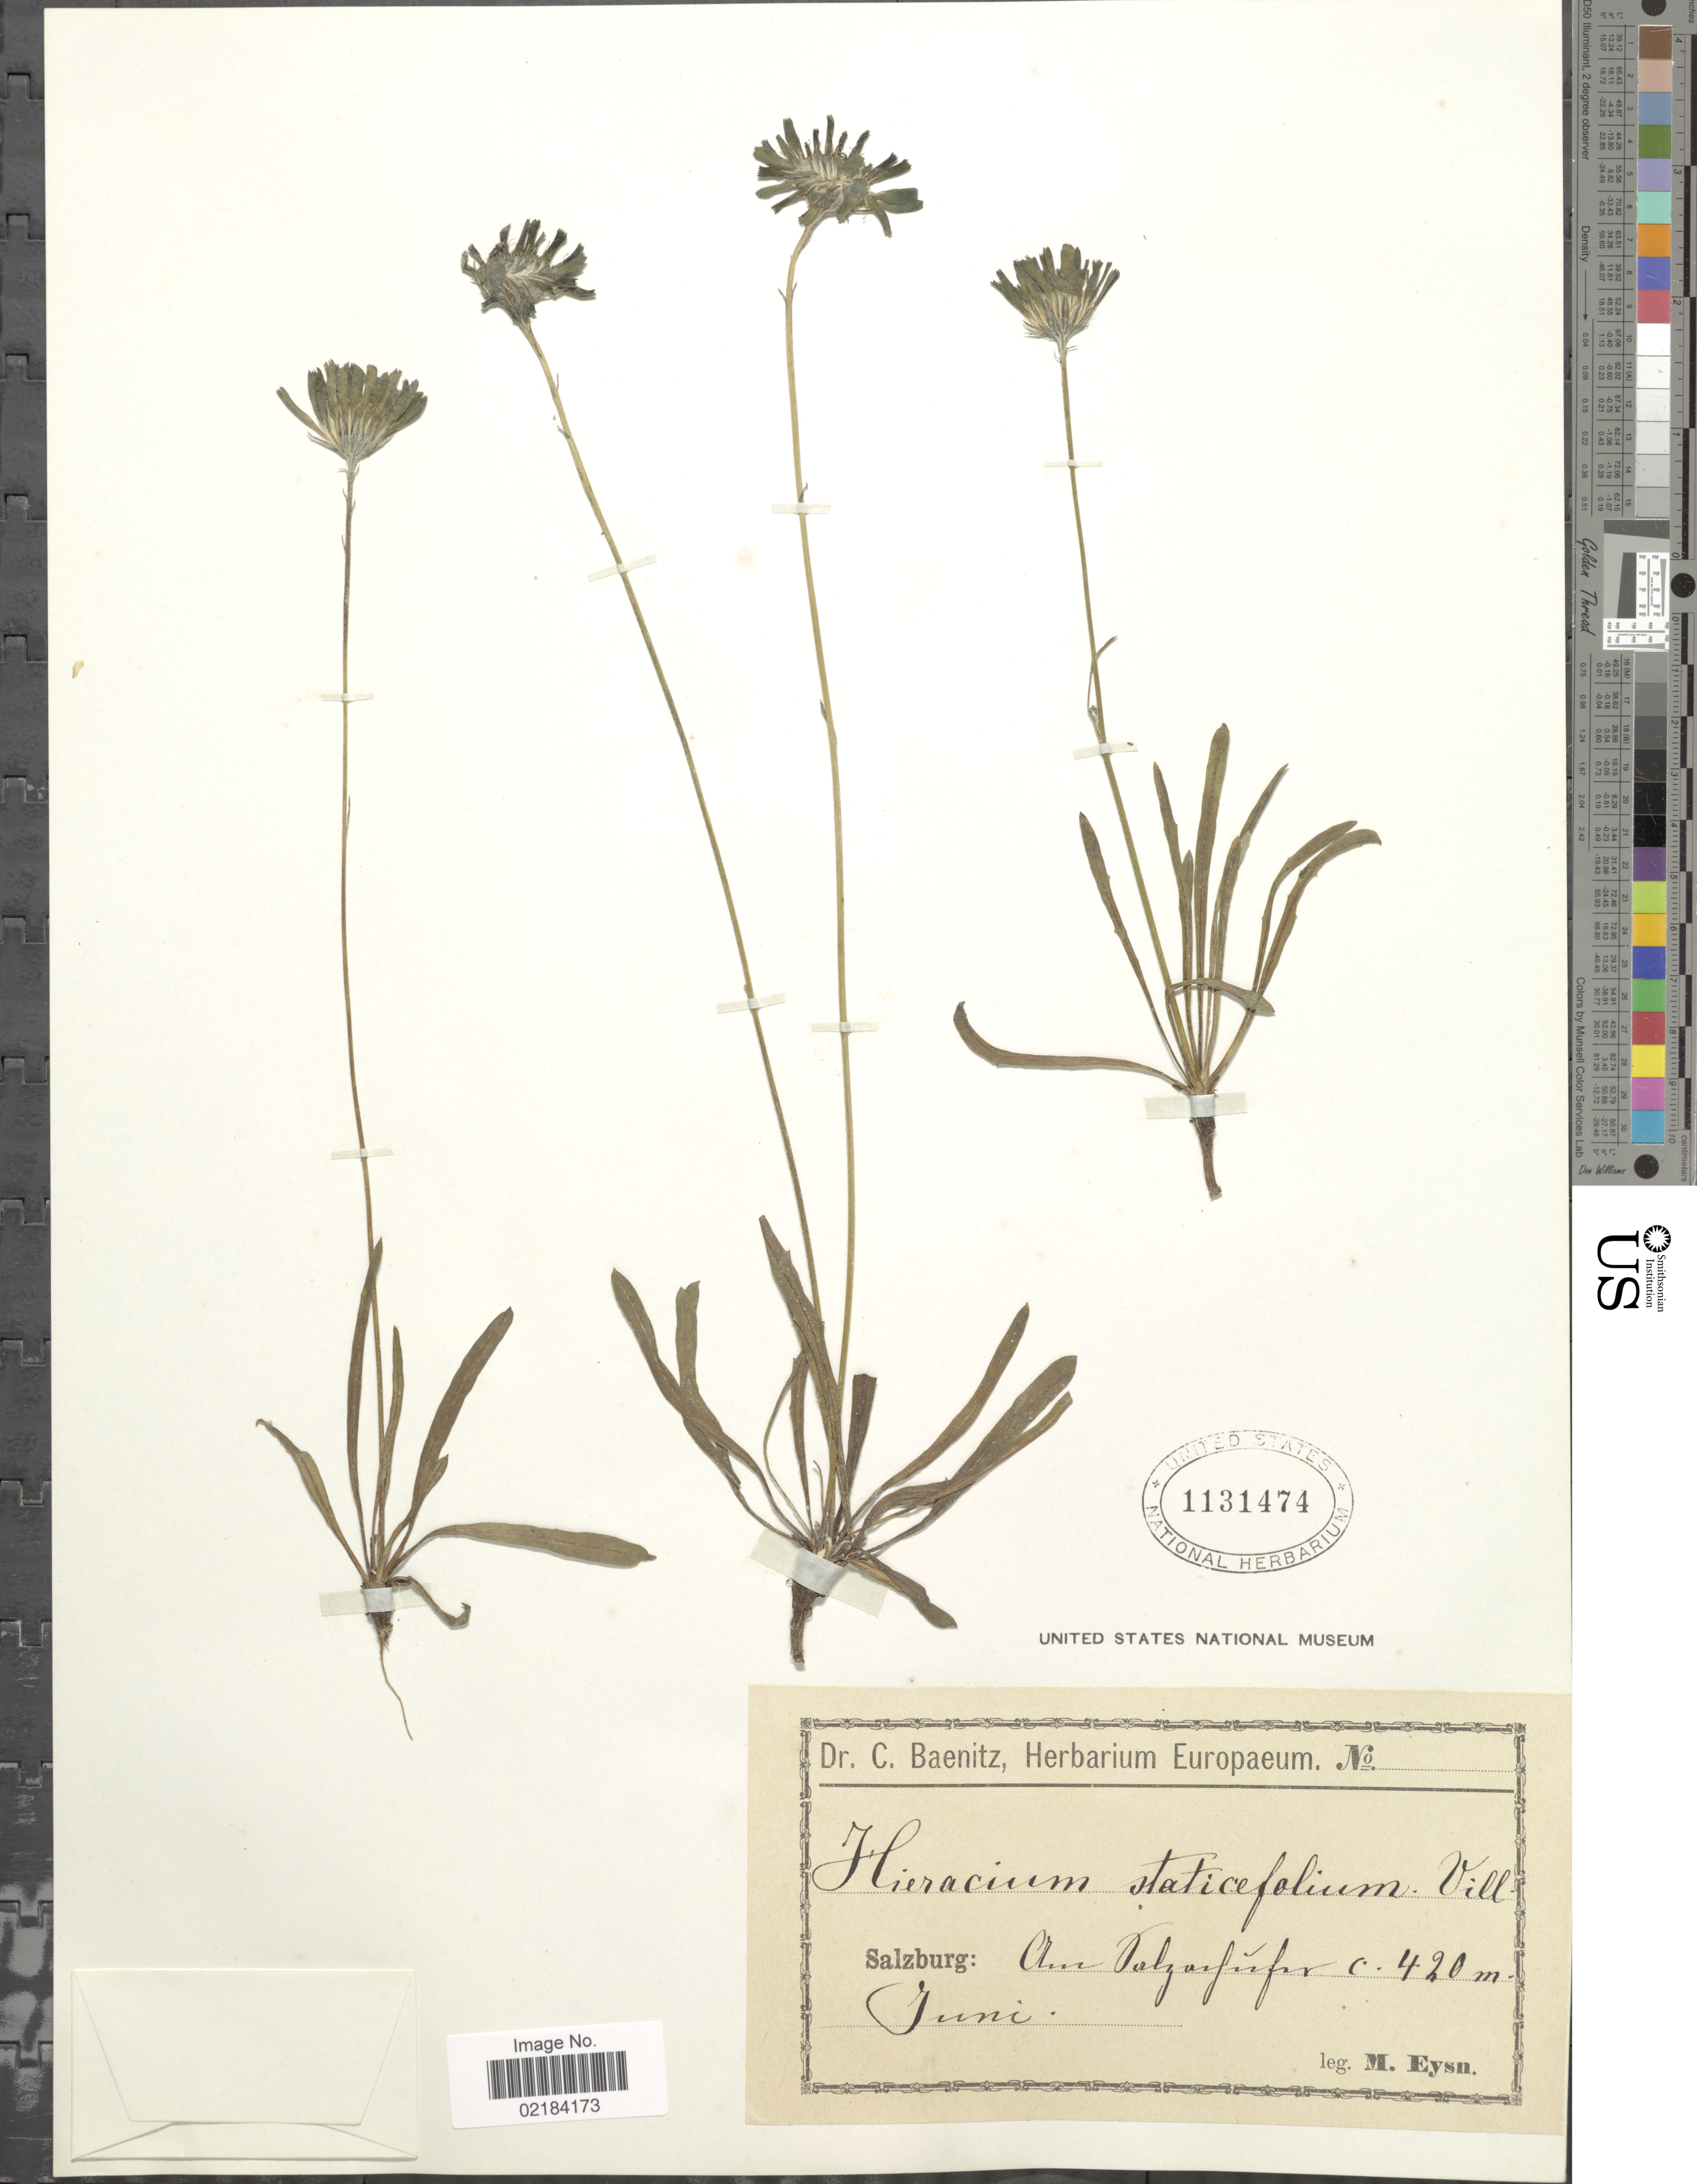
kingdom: Plantae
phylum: Tracheophyta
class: Magnoliopsida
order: Asterales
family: Asteraceae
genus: Hieracium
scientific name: Hieracium staticifolium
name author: Vill.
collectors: M. Eysn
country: Austria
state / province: Salzburg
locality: Am [illegible text]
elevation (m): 420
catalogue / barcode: US 1131474